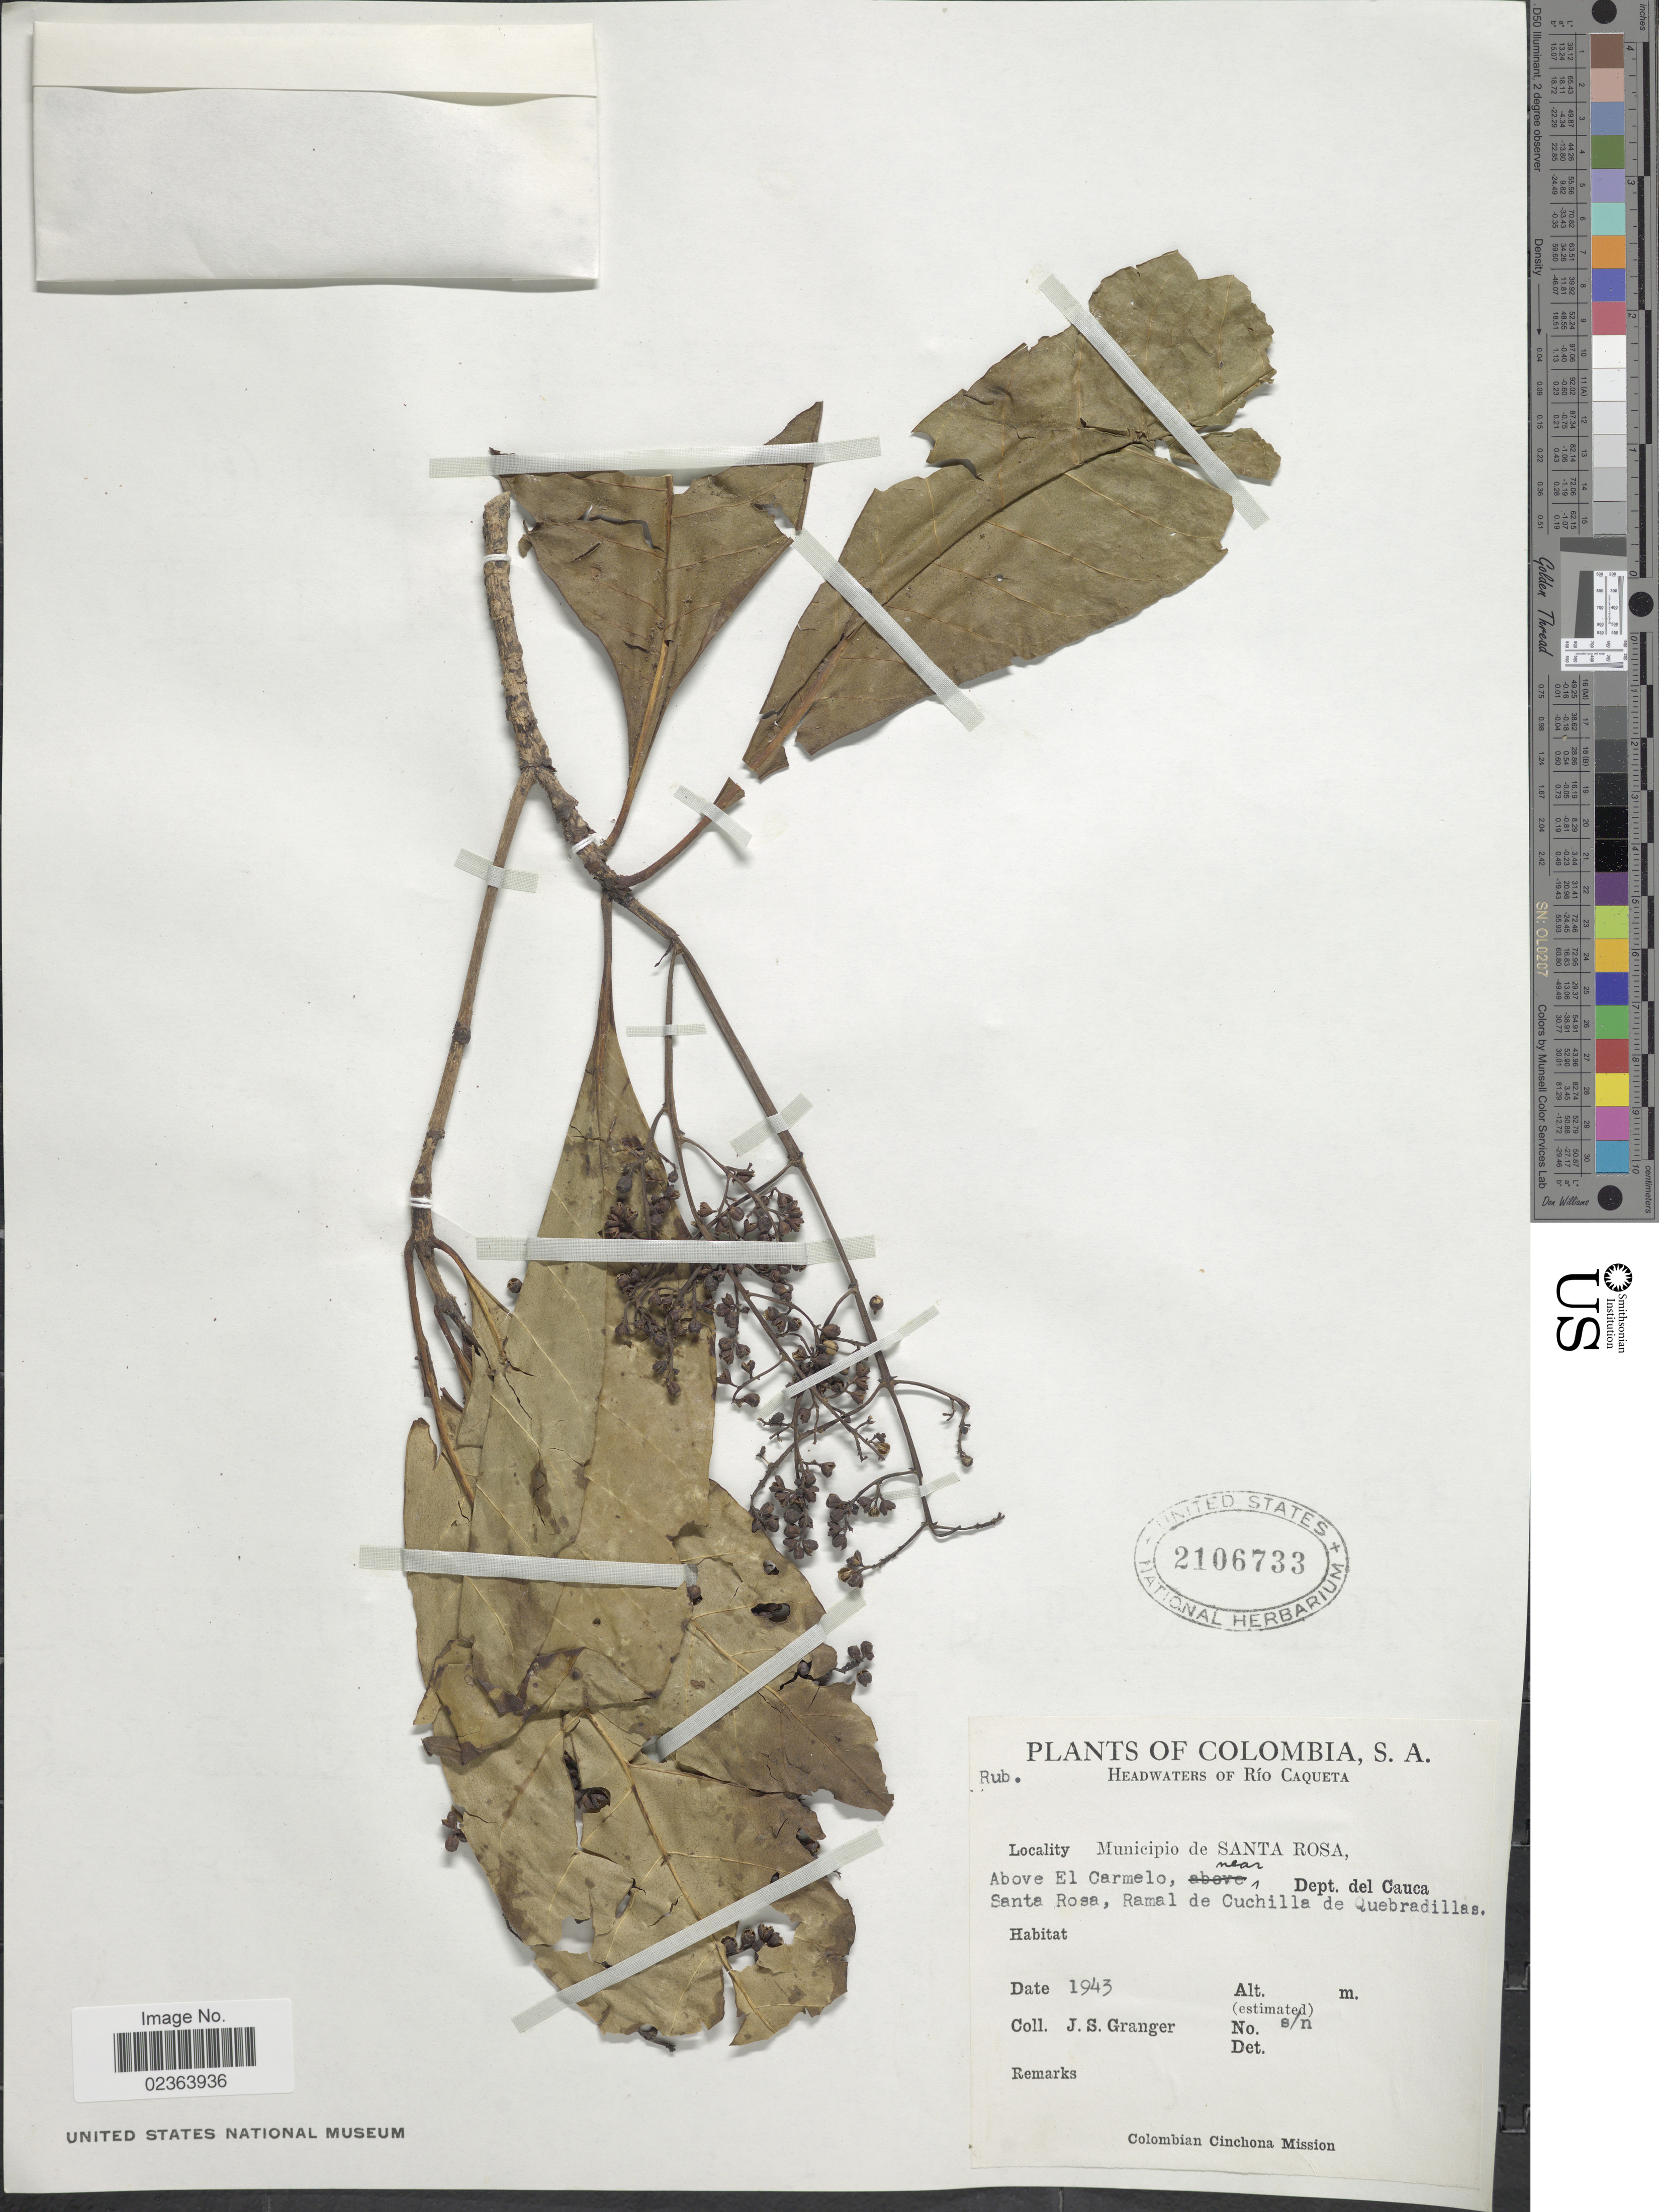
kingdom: Plantae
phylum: Tracheophyta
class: Magnoliopsida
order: Gentianales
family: Rubiaceae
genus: Elaeagia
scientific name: Elaeagia sp.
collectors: J. Granger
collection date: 1943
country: Colombia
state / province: Cauca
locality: Headwaters of Rio Caqueta, Municipio de Santa Rosa, Above El Carmelo, near Santa Rosa, Ramal de Cuchilla de Quebradillas, Dept. del Cauca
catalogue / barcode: US 2106733